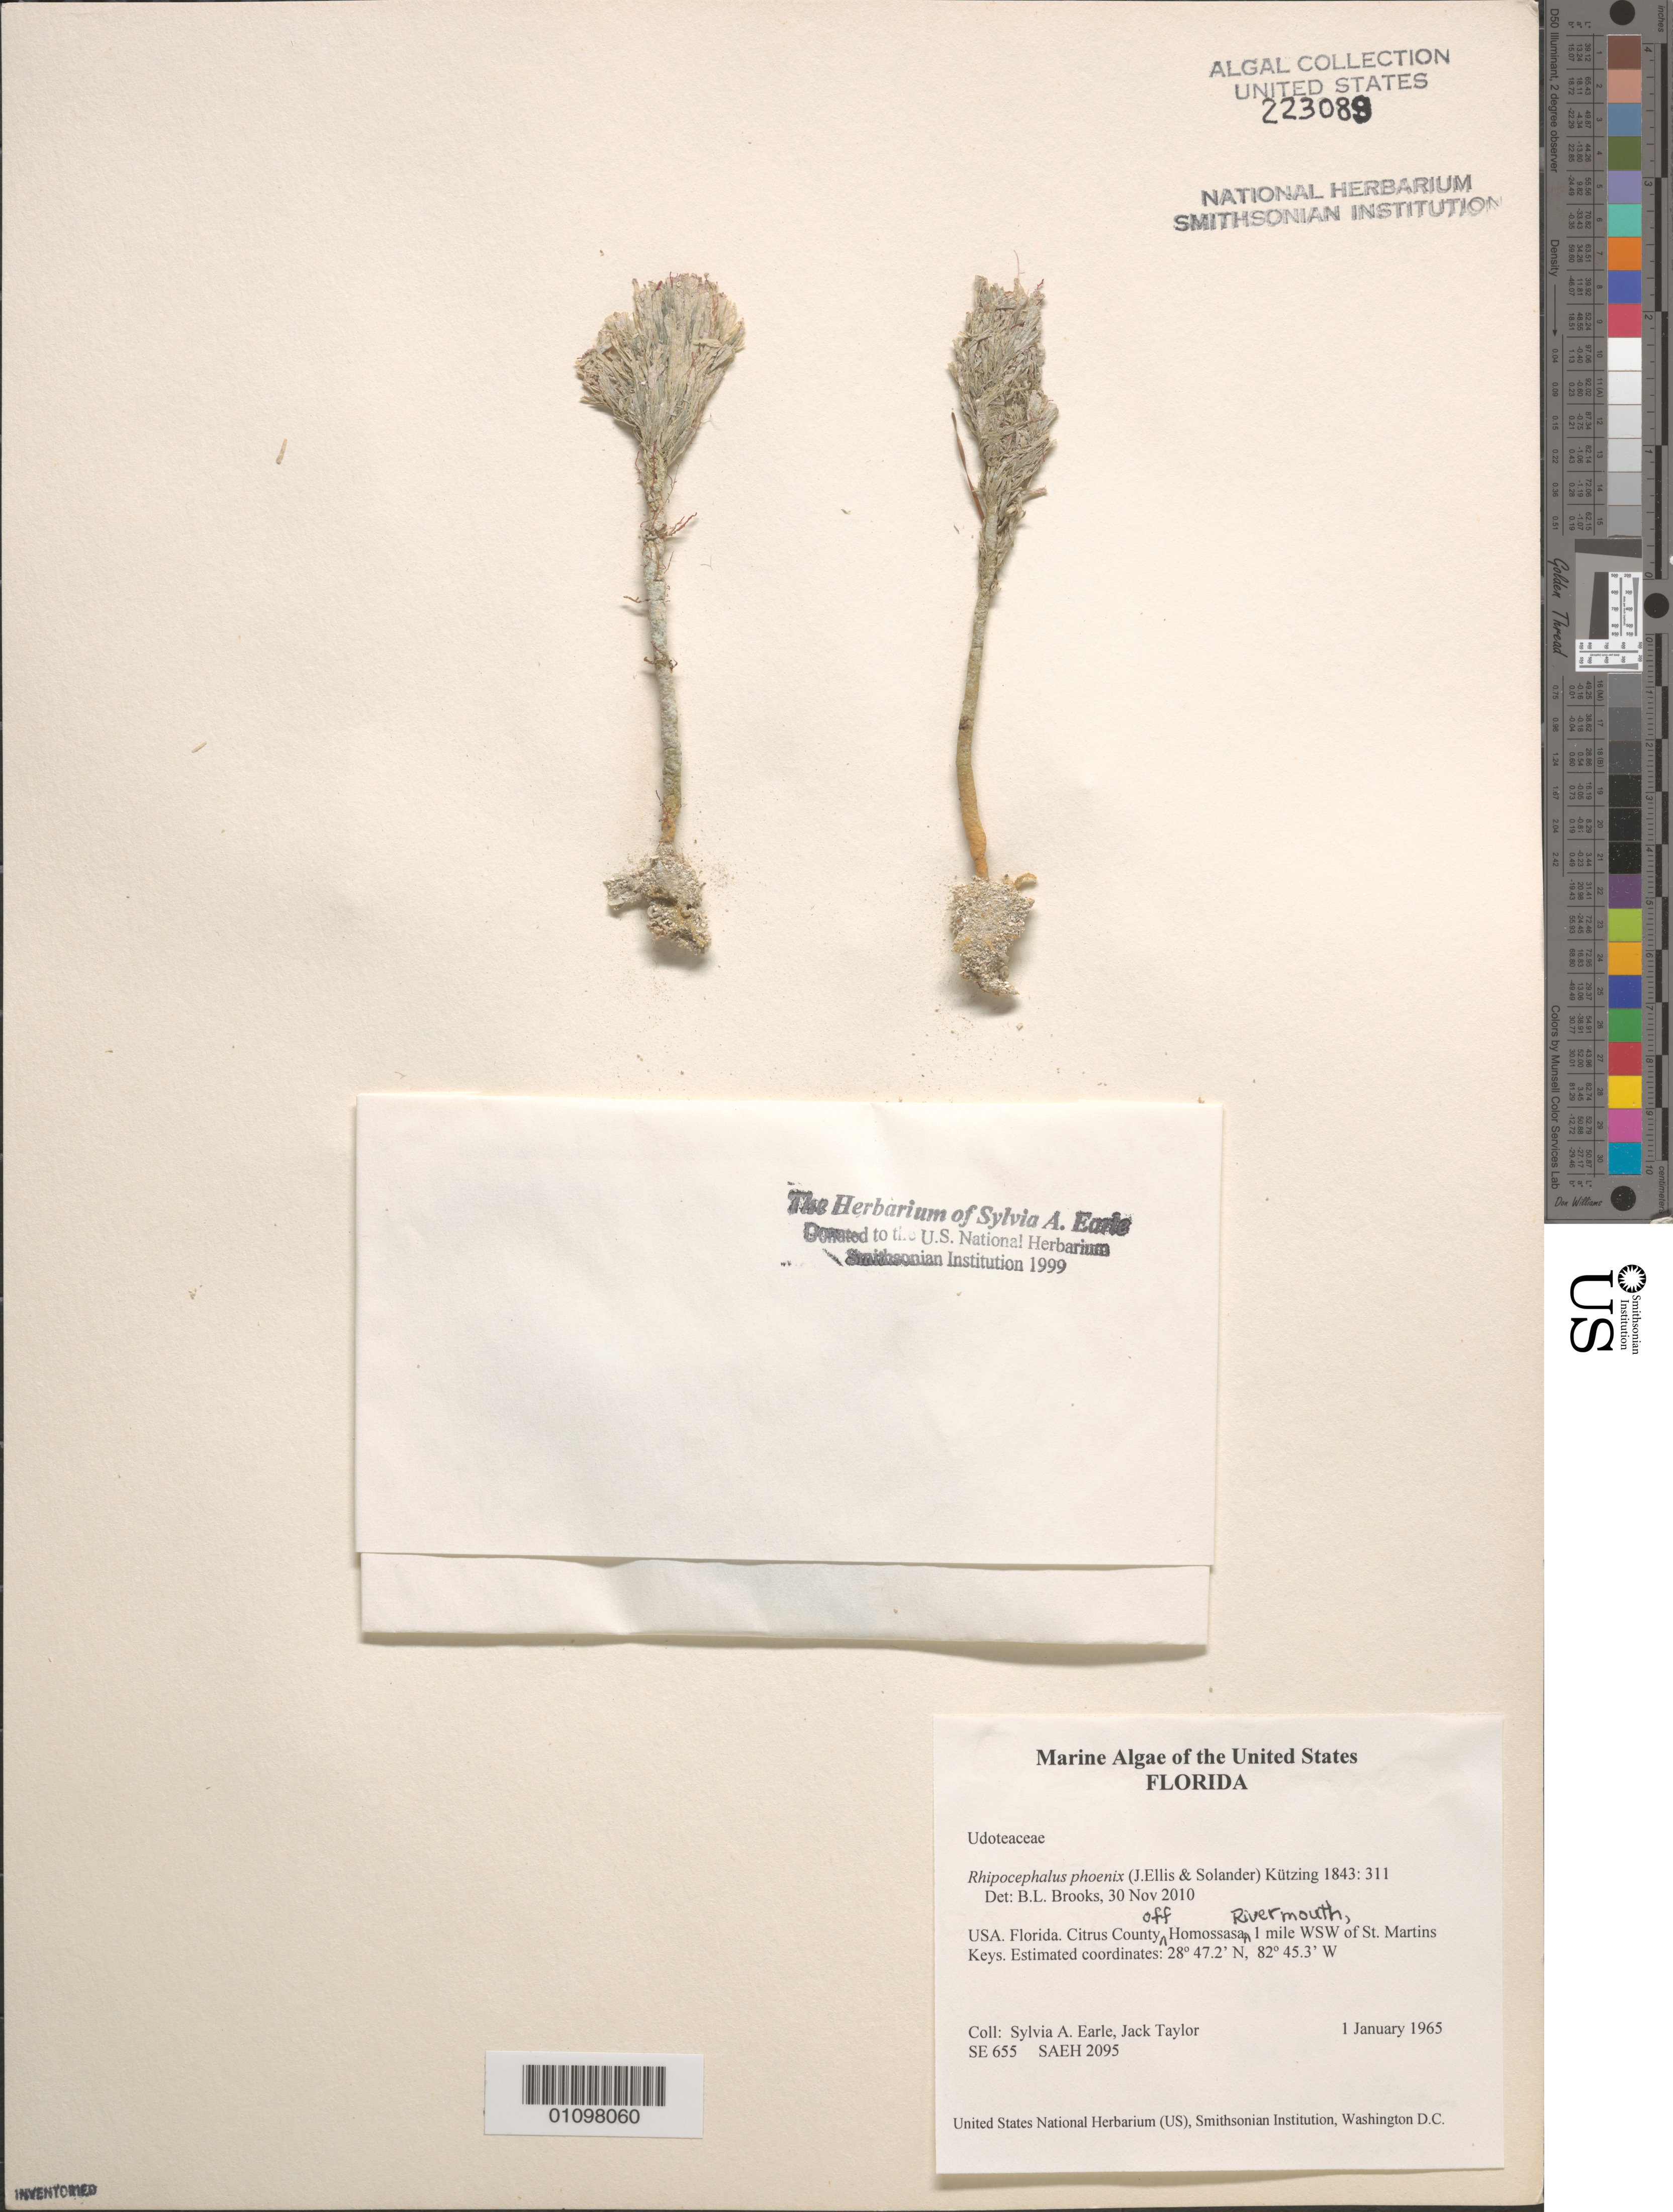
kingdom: Plantae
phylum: Chlorophyta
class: Ulvophyceae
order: Bryopsidales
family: Udoteaceae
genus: Rhipocephalus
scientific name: Rhipocephalus phoenix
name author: (J. Ellis & Sol.) Kütz.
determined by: Brooks, B. L., (BOT), Smithsonian Institution - National Museum of Natural History (UNITED STATES)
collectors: S. A. Earle & J. L. Taylor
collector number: SE 655 & SAEH 2095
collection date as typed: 01 Jan 1965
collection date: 1965-01-01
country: United States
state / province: Florida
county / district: Citrus County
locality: Off Homosassa River mouth, 1 mile west southwest of St. Martins Keys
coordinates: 28 47.2'N, 82 45.3'W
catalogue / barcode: US 223089